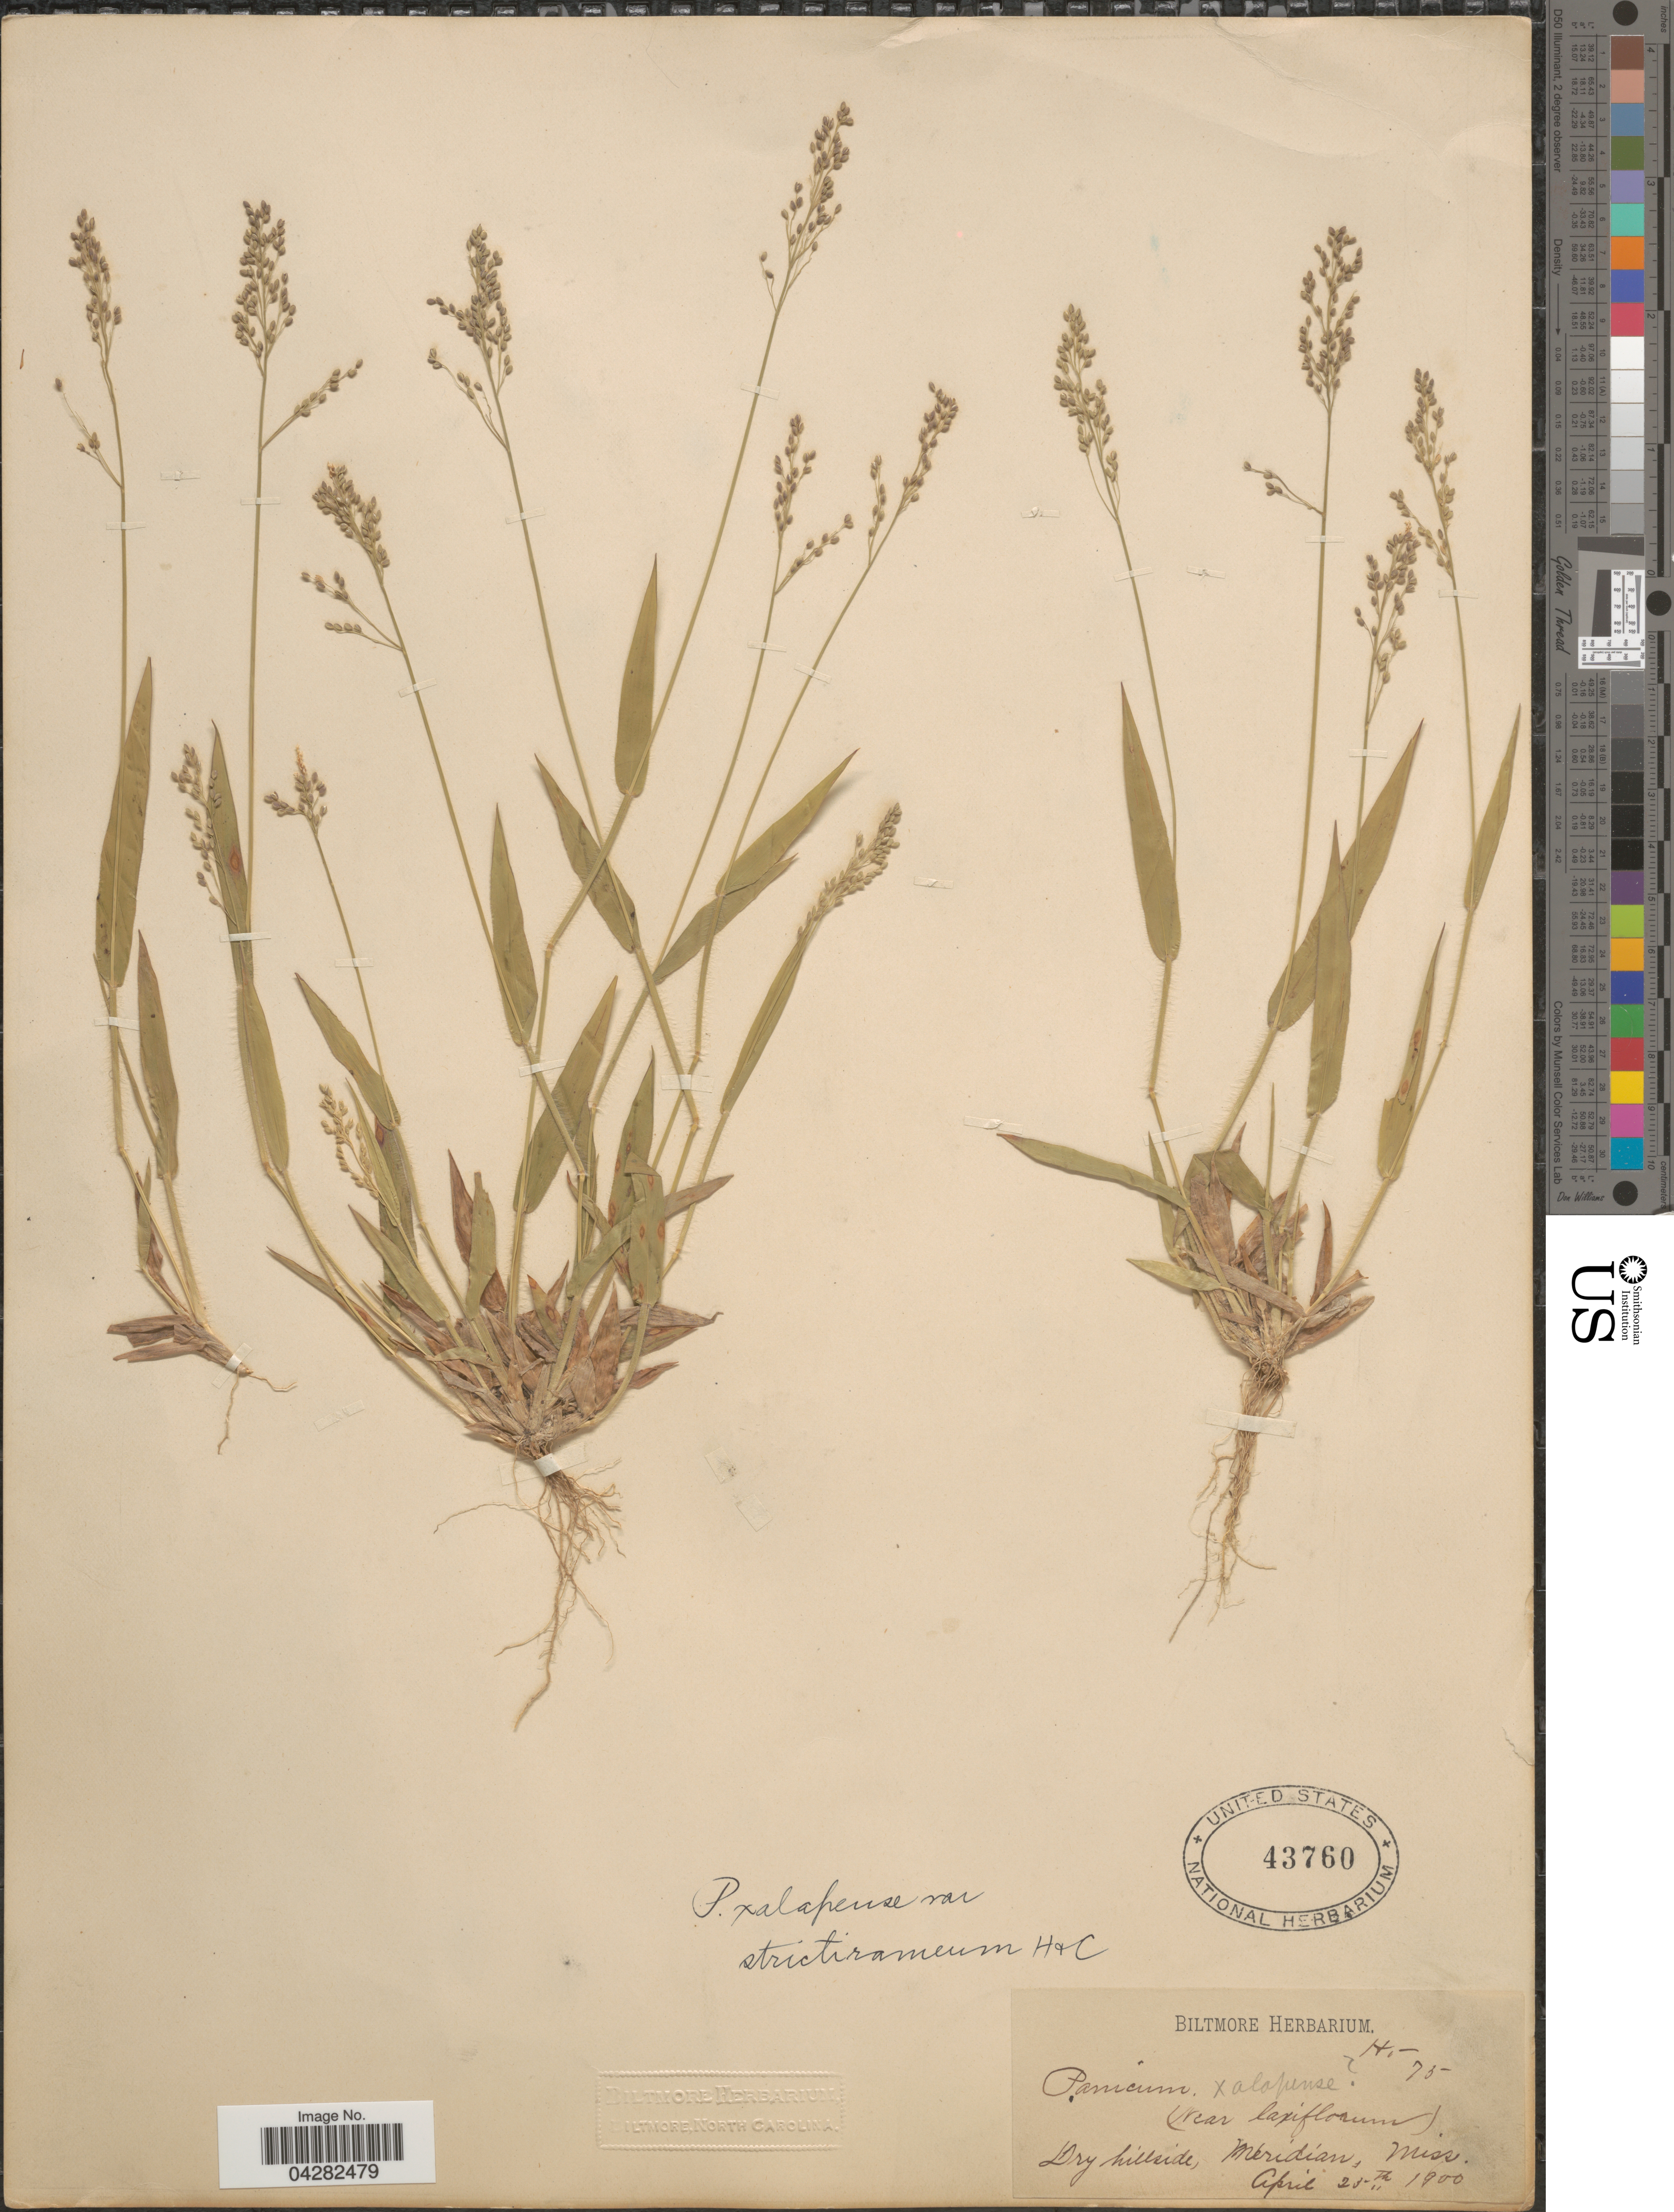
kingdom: Plantae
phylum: Tracheophyta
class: Liliopsida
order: Poales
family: Poaceae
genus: Dichanthelium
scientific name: Dichanthelium laxiflorum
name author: (Lam.) Gould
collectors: ex herb. Biltmore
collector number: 75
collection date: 1900-04-25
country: United States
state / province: Mississippi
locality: Dry hillside, Meridian.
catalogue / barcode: US 43760